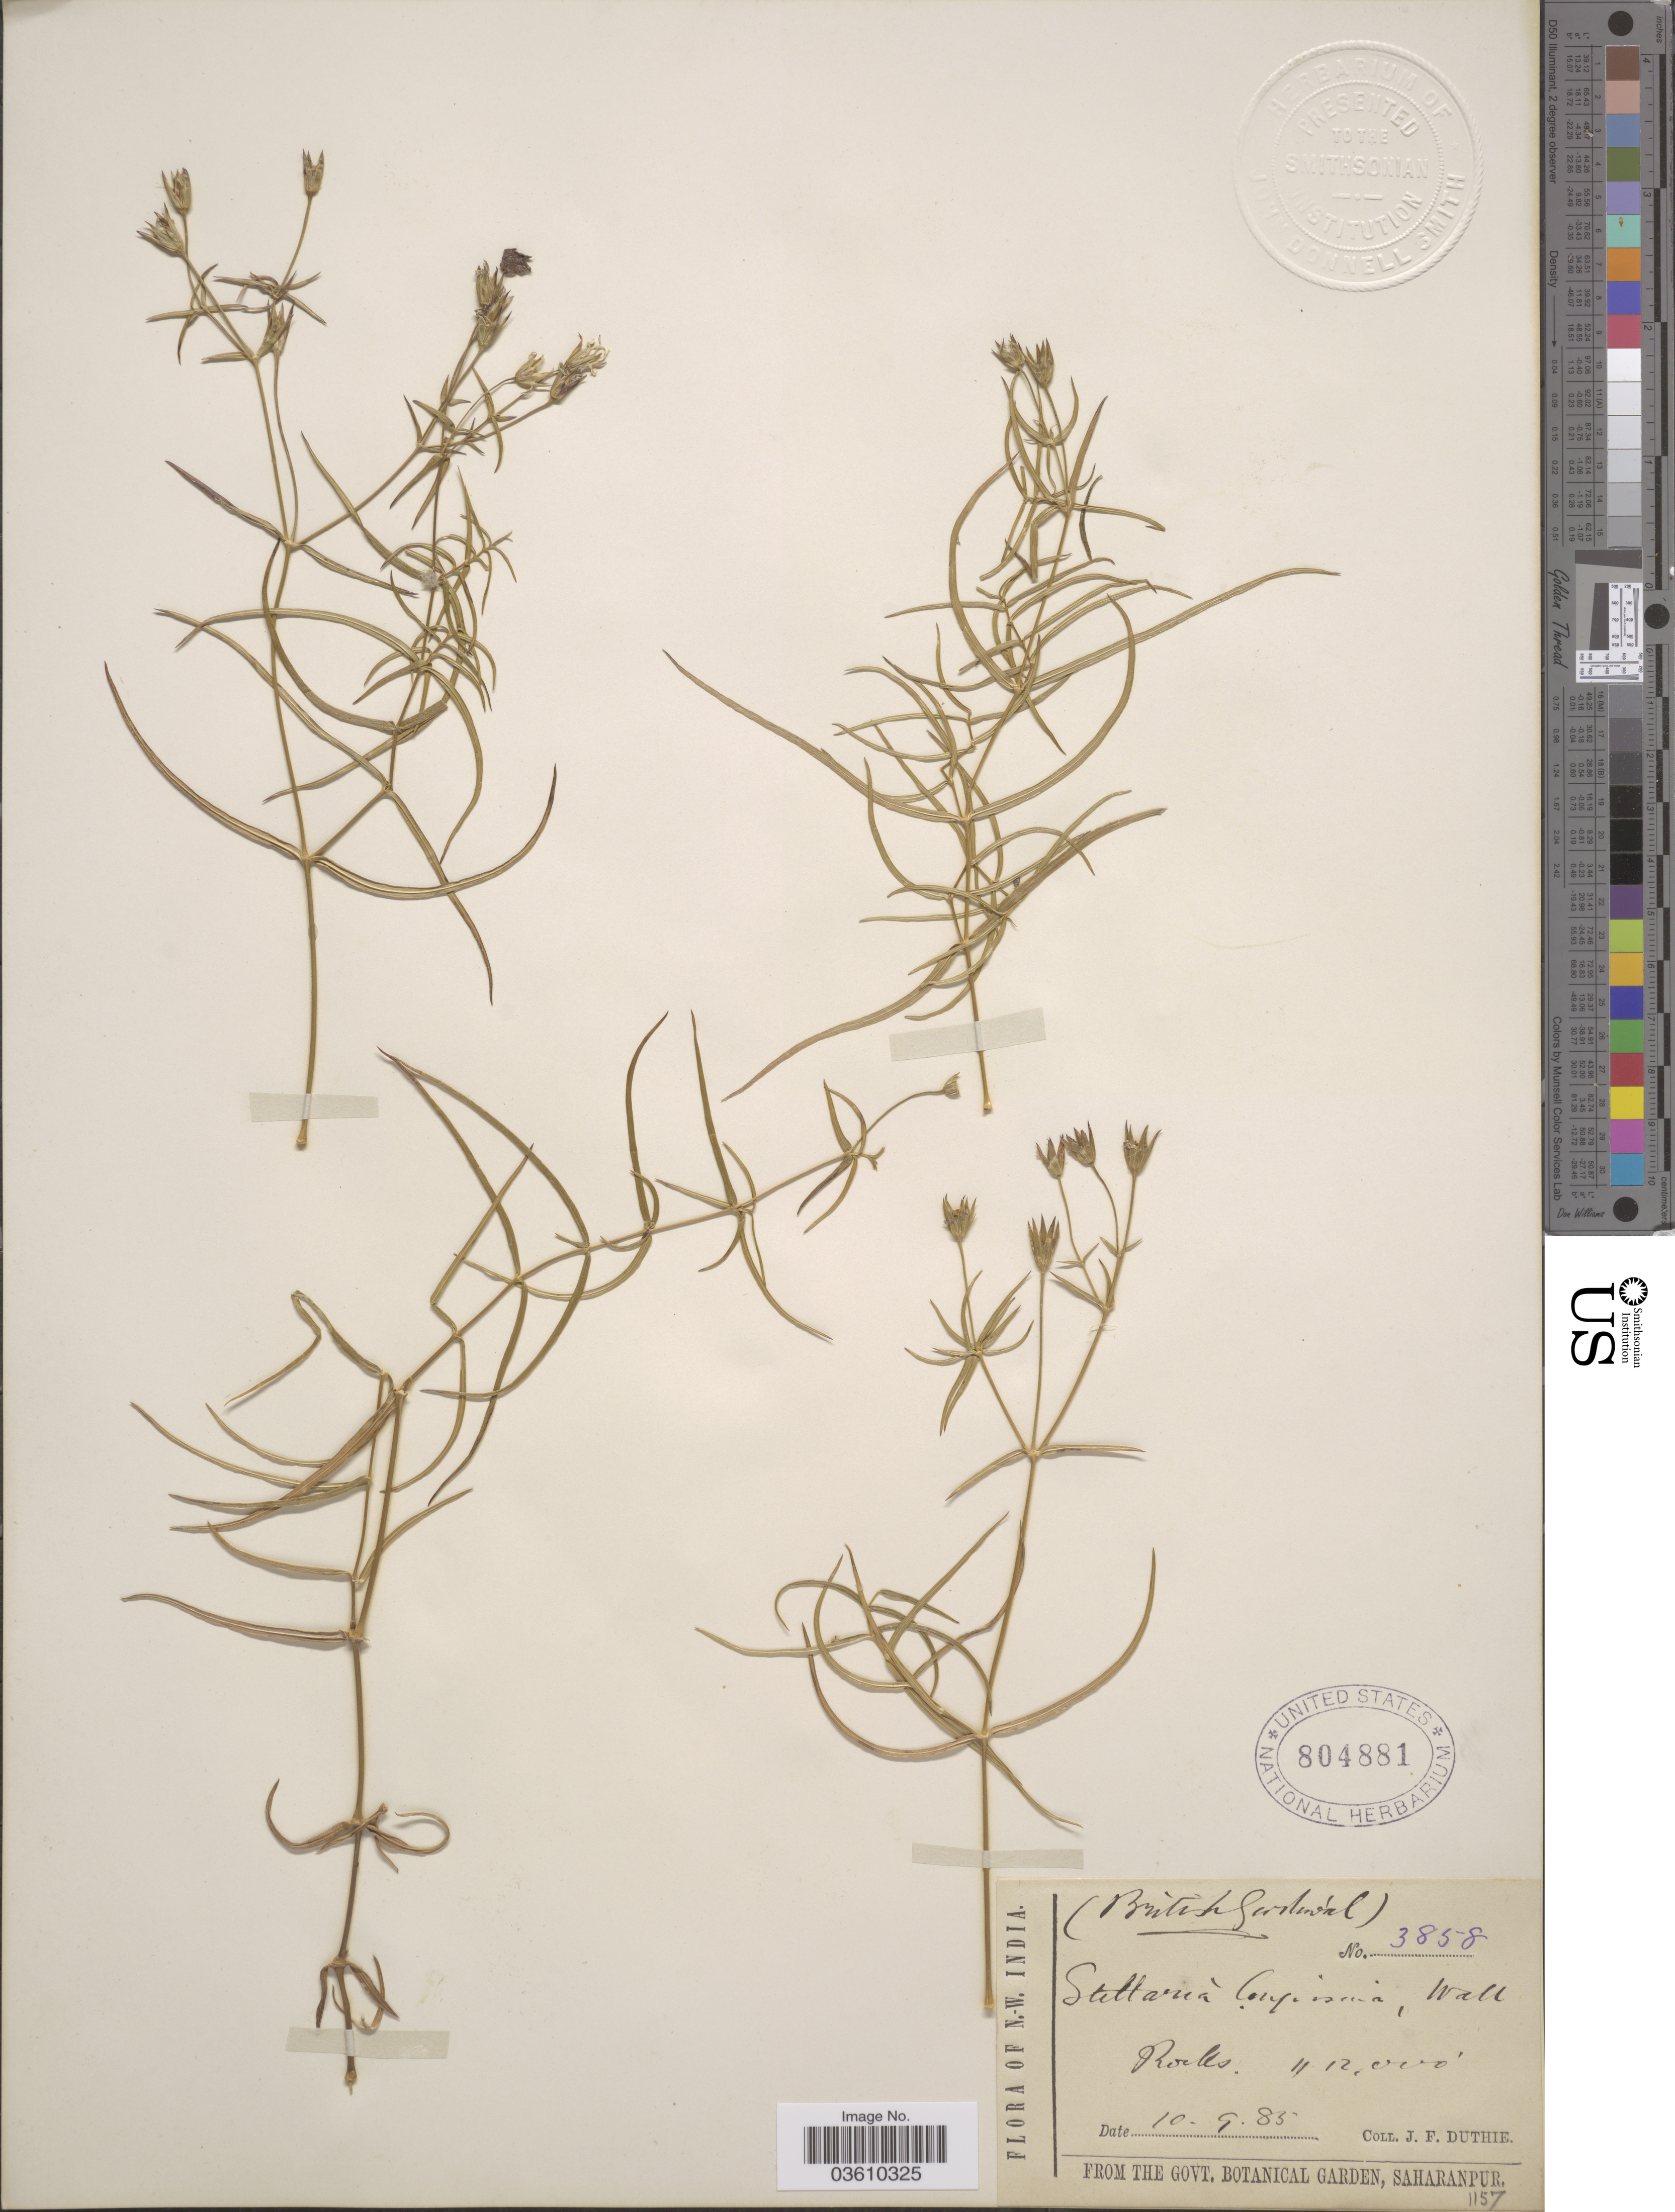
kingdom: Plantae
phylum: Tracheophyta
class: Magnoliopsida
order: Caryophyllales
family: Caryophyllaceae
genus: Stellaria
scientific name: Stellaria longissima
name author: Wall.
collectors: J. F. Duthie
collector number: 3858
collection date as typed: Transcribed d/m/y: 10/9/85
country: India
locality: N.W. India. Rocks.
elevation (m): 3353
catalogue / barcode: US 804881